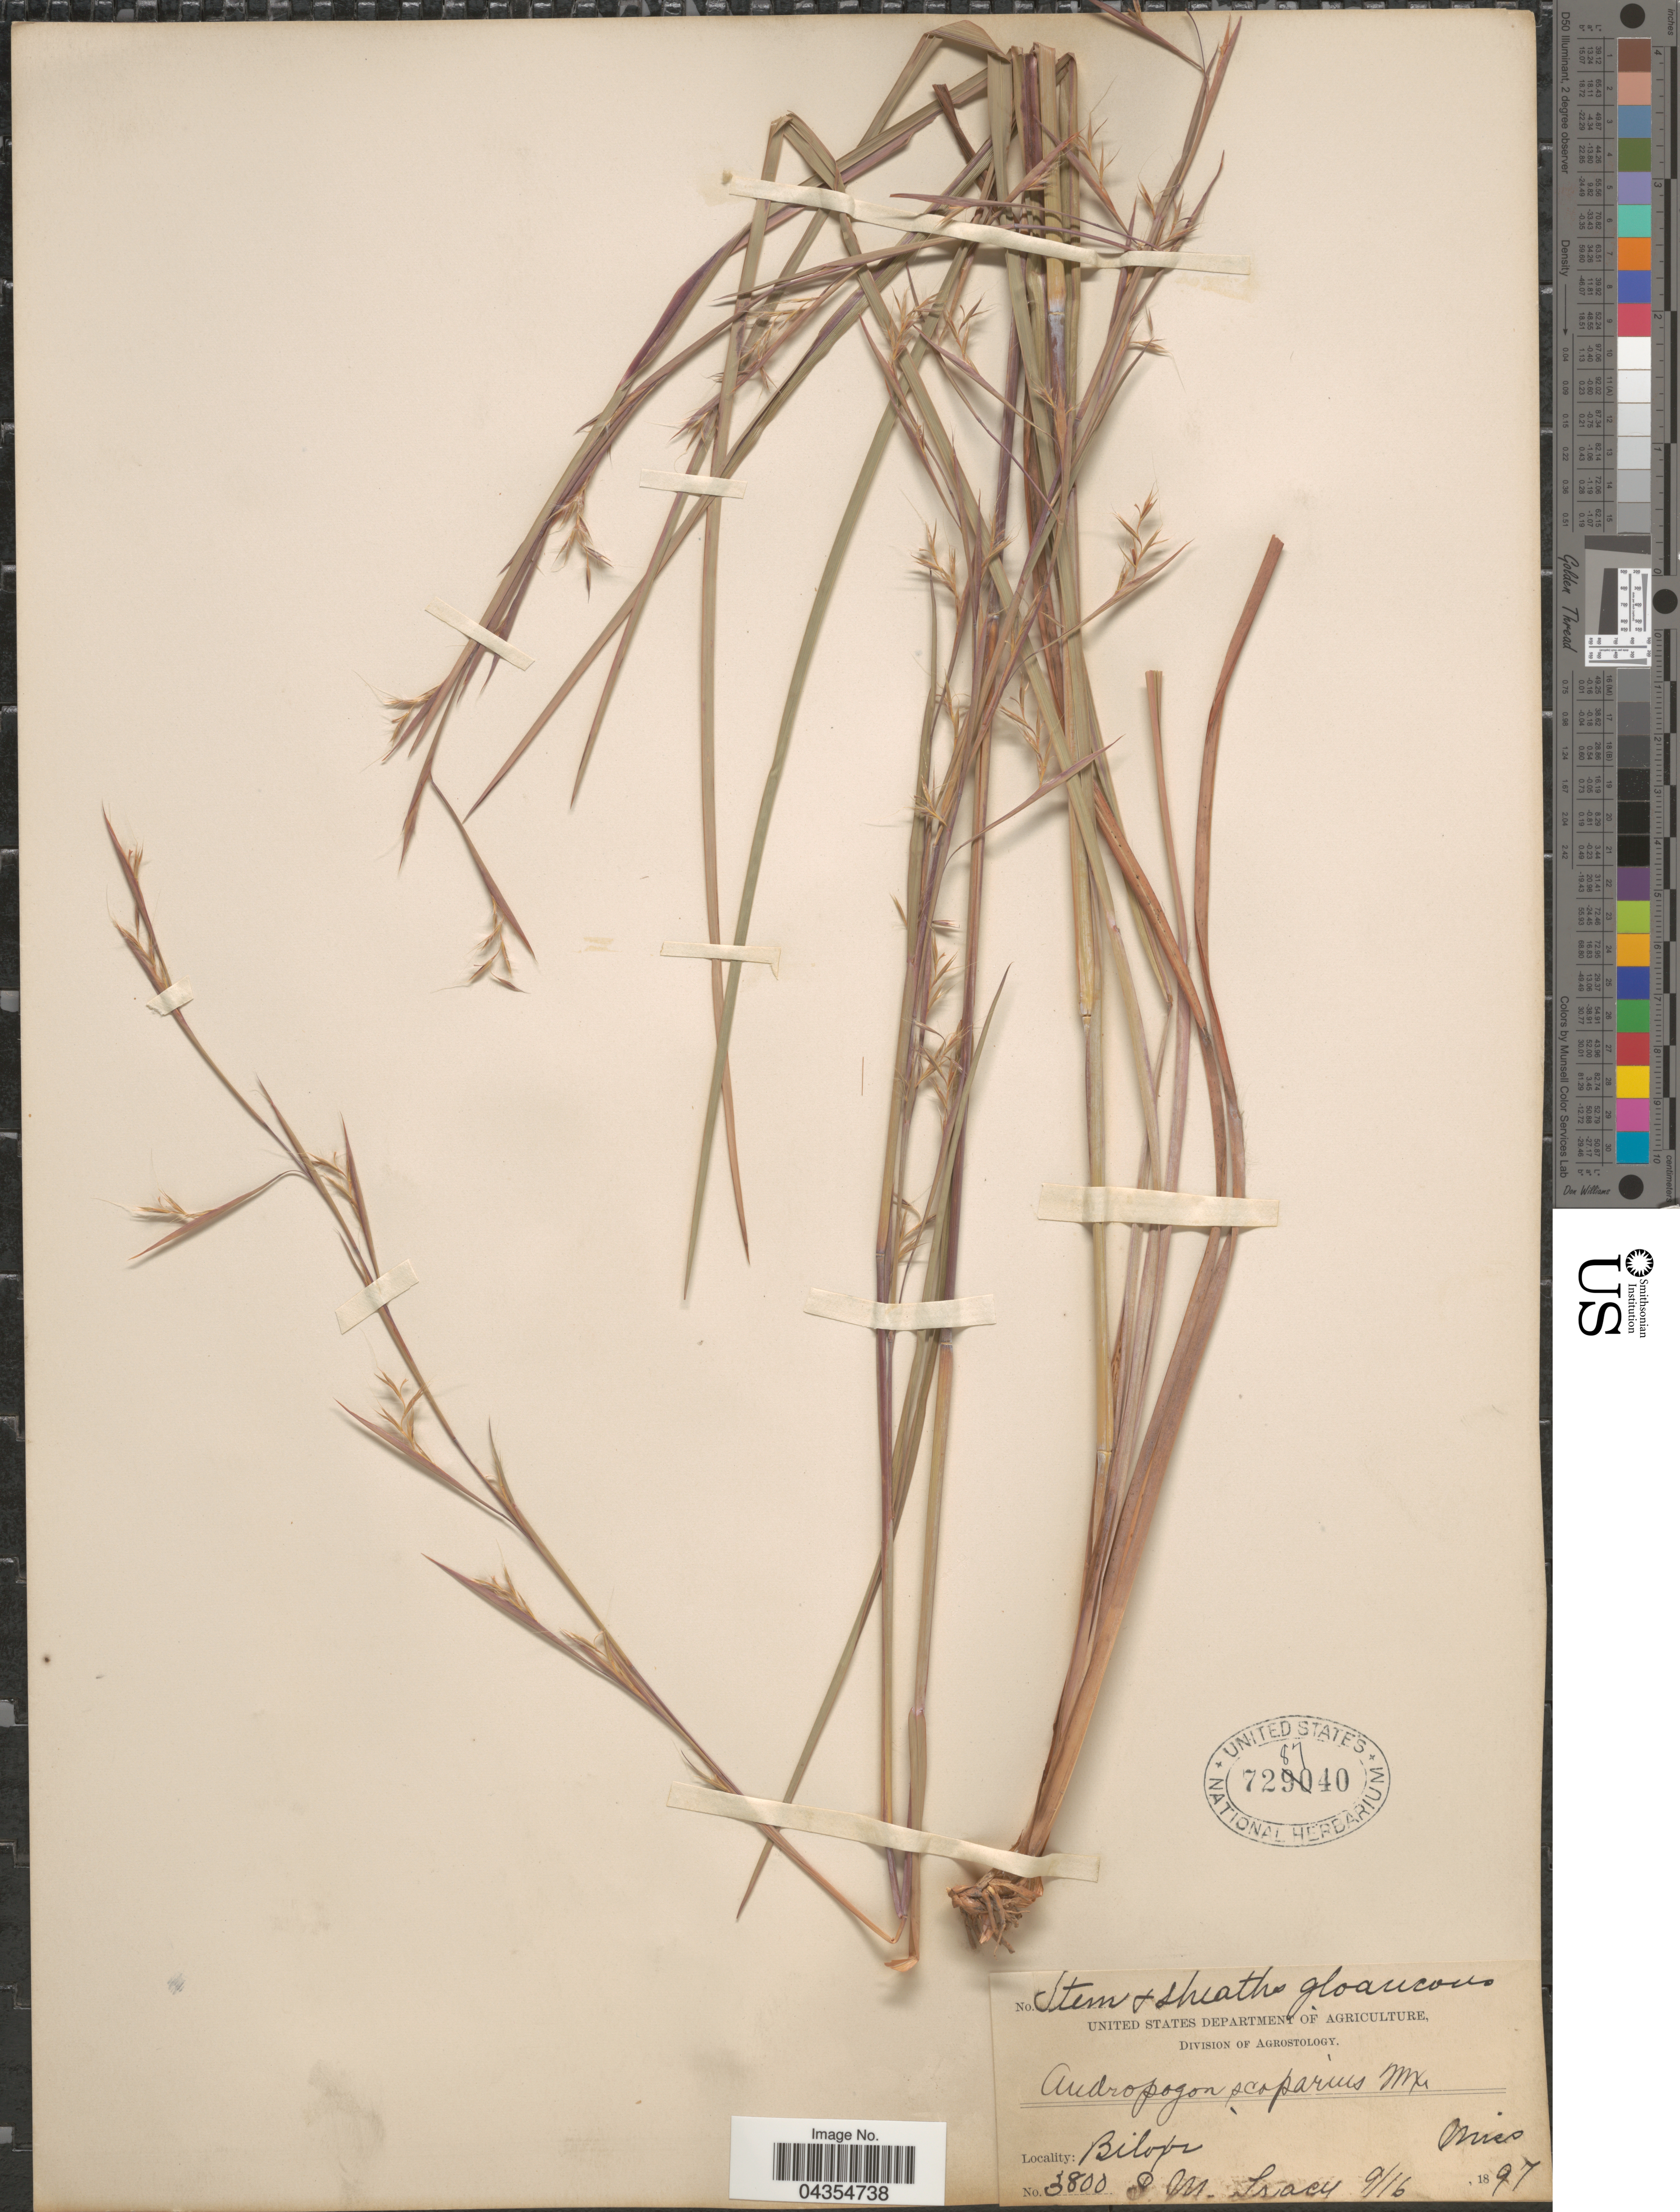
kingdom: Plantae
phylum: Tracheophyta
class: Liliopsida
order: Poales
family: Poaceae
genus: Schizachyrium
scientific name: Schizachyrium sanguineum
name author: (Retz.) Alston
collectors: S. M. Tracy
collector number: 3800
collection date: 1897-09-16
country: United States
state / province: Mississippi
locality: Biloxi.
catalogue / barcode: US 728740